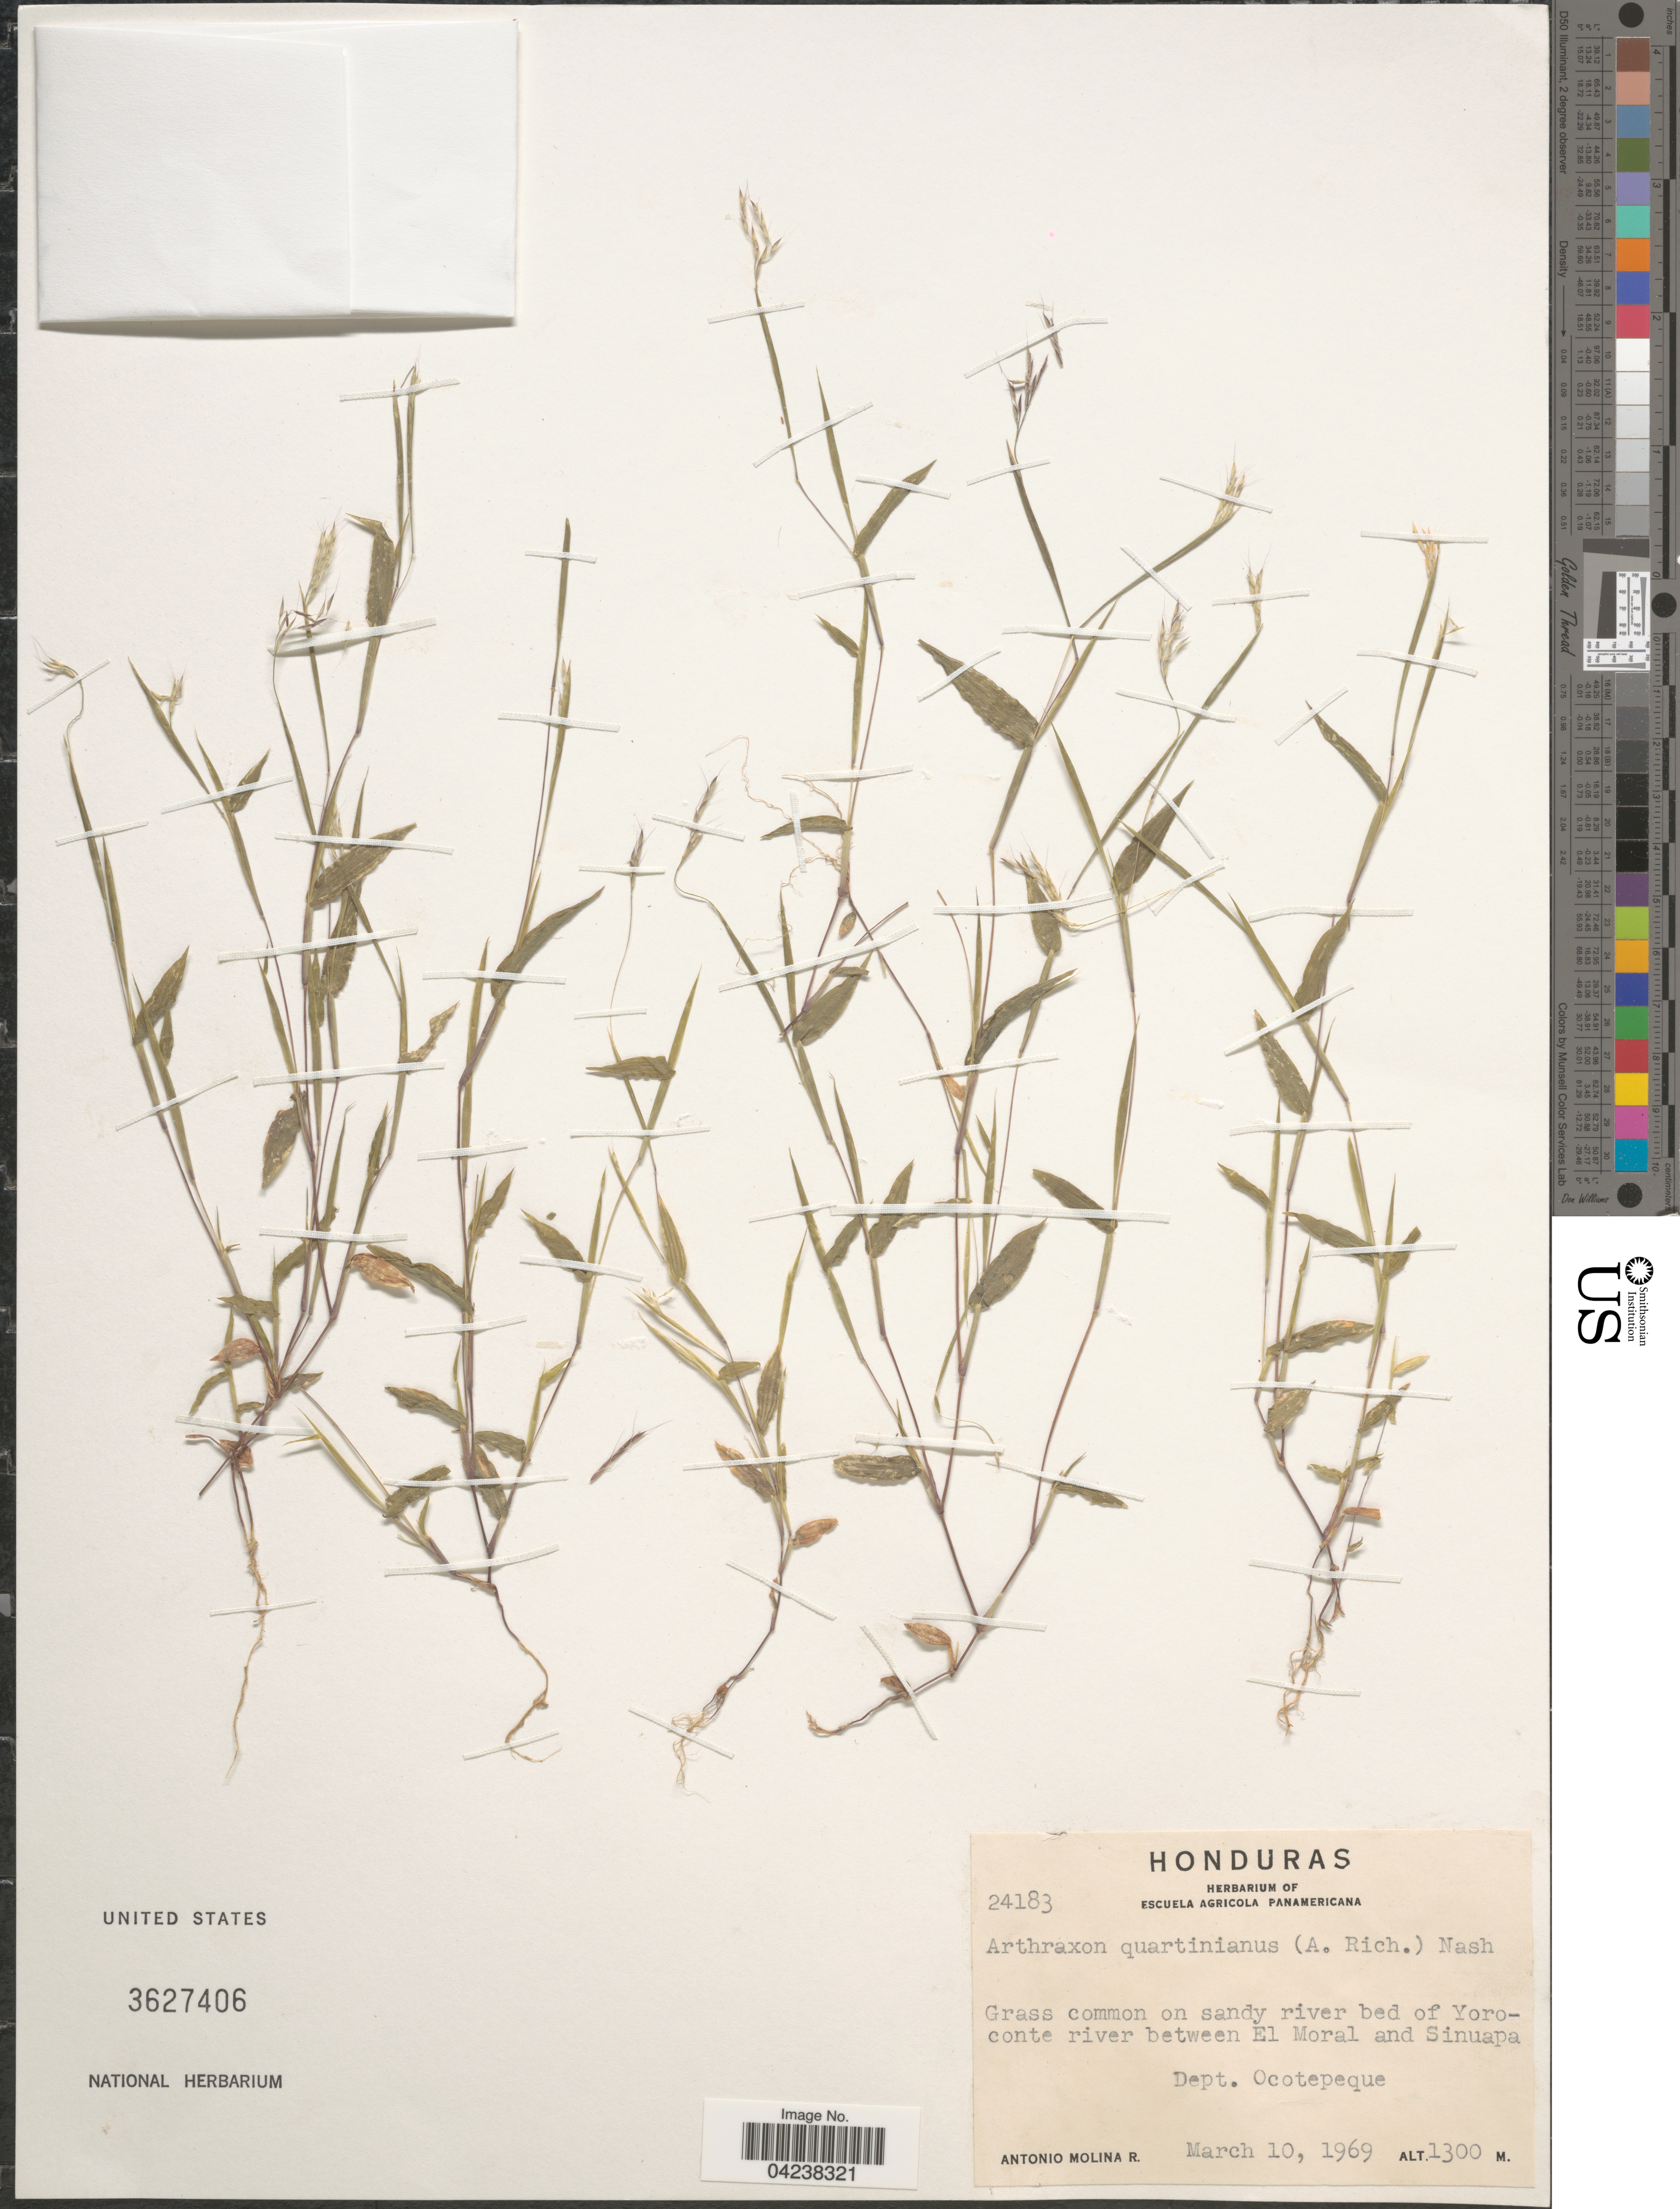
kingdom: Plantae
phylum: Tracheophyta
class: Liliopsida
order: Poales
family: Poaceae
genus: Arthraxon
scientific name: Arthraxon hispidus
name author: (Thunb.) Makino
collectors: A. Molina R.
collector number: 24183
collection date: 1969-03-10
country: Honduras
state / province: Ocotepeque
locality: Grass common on sandy river bed of Yoroconte river between El Moral and Sinuapa. Dept. Ocotepeque.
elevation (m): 1300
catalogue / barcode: US 3627406